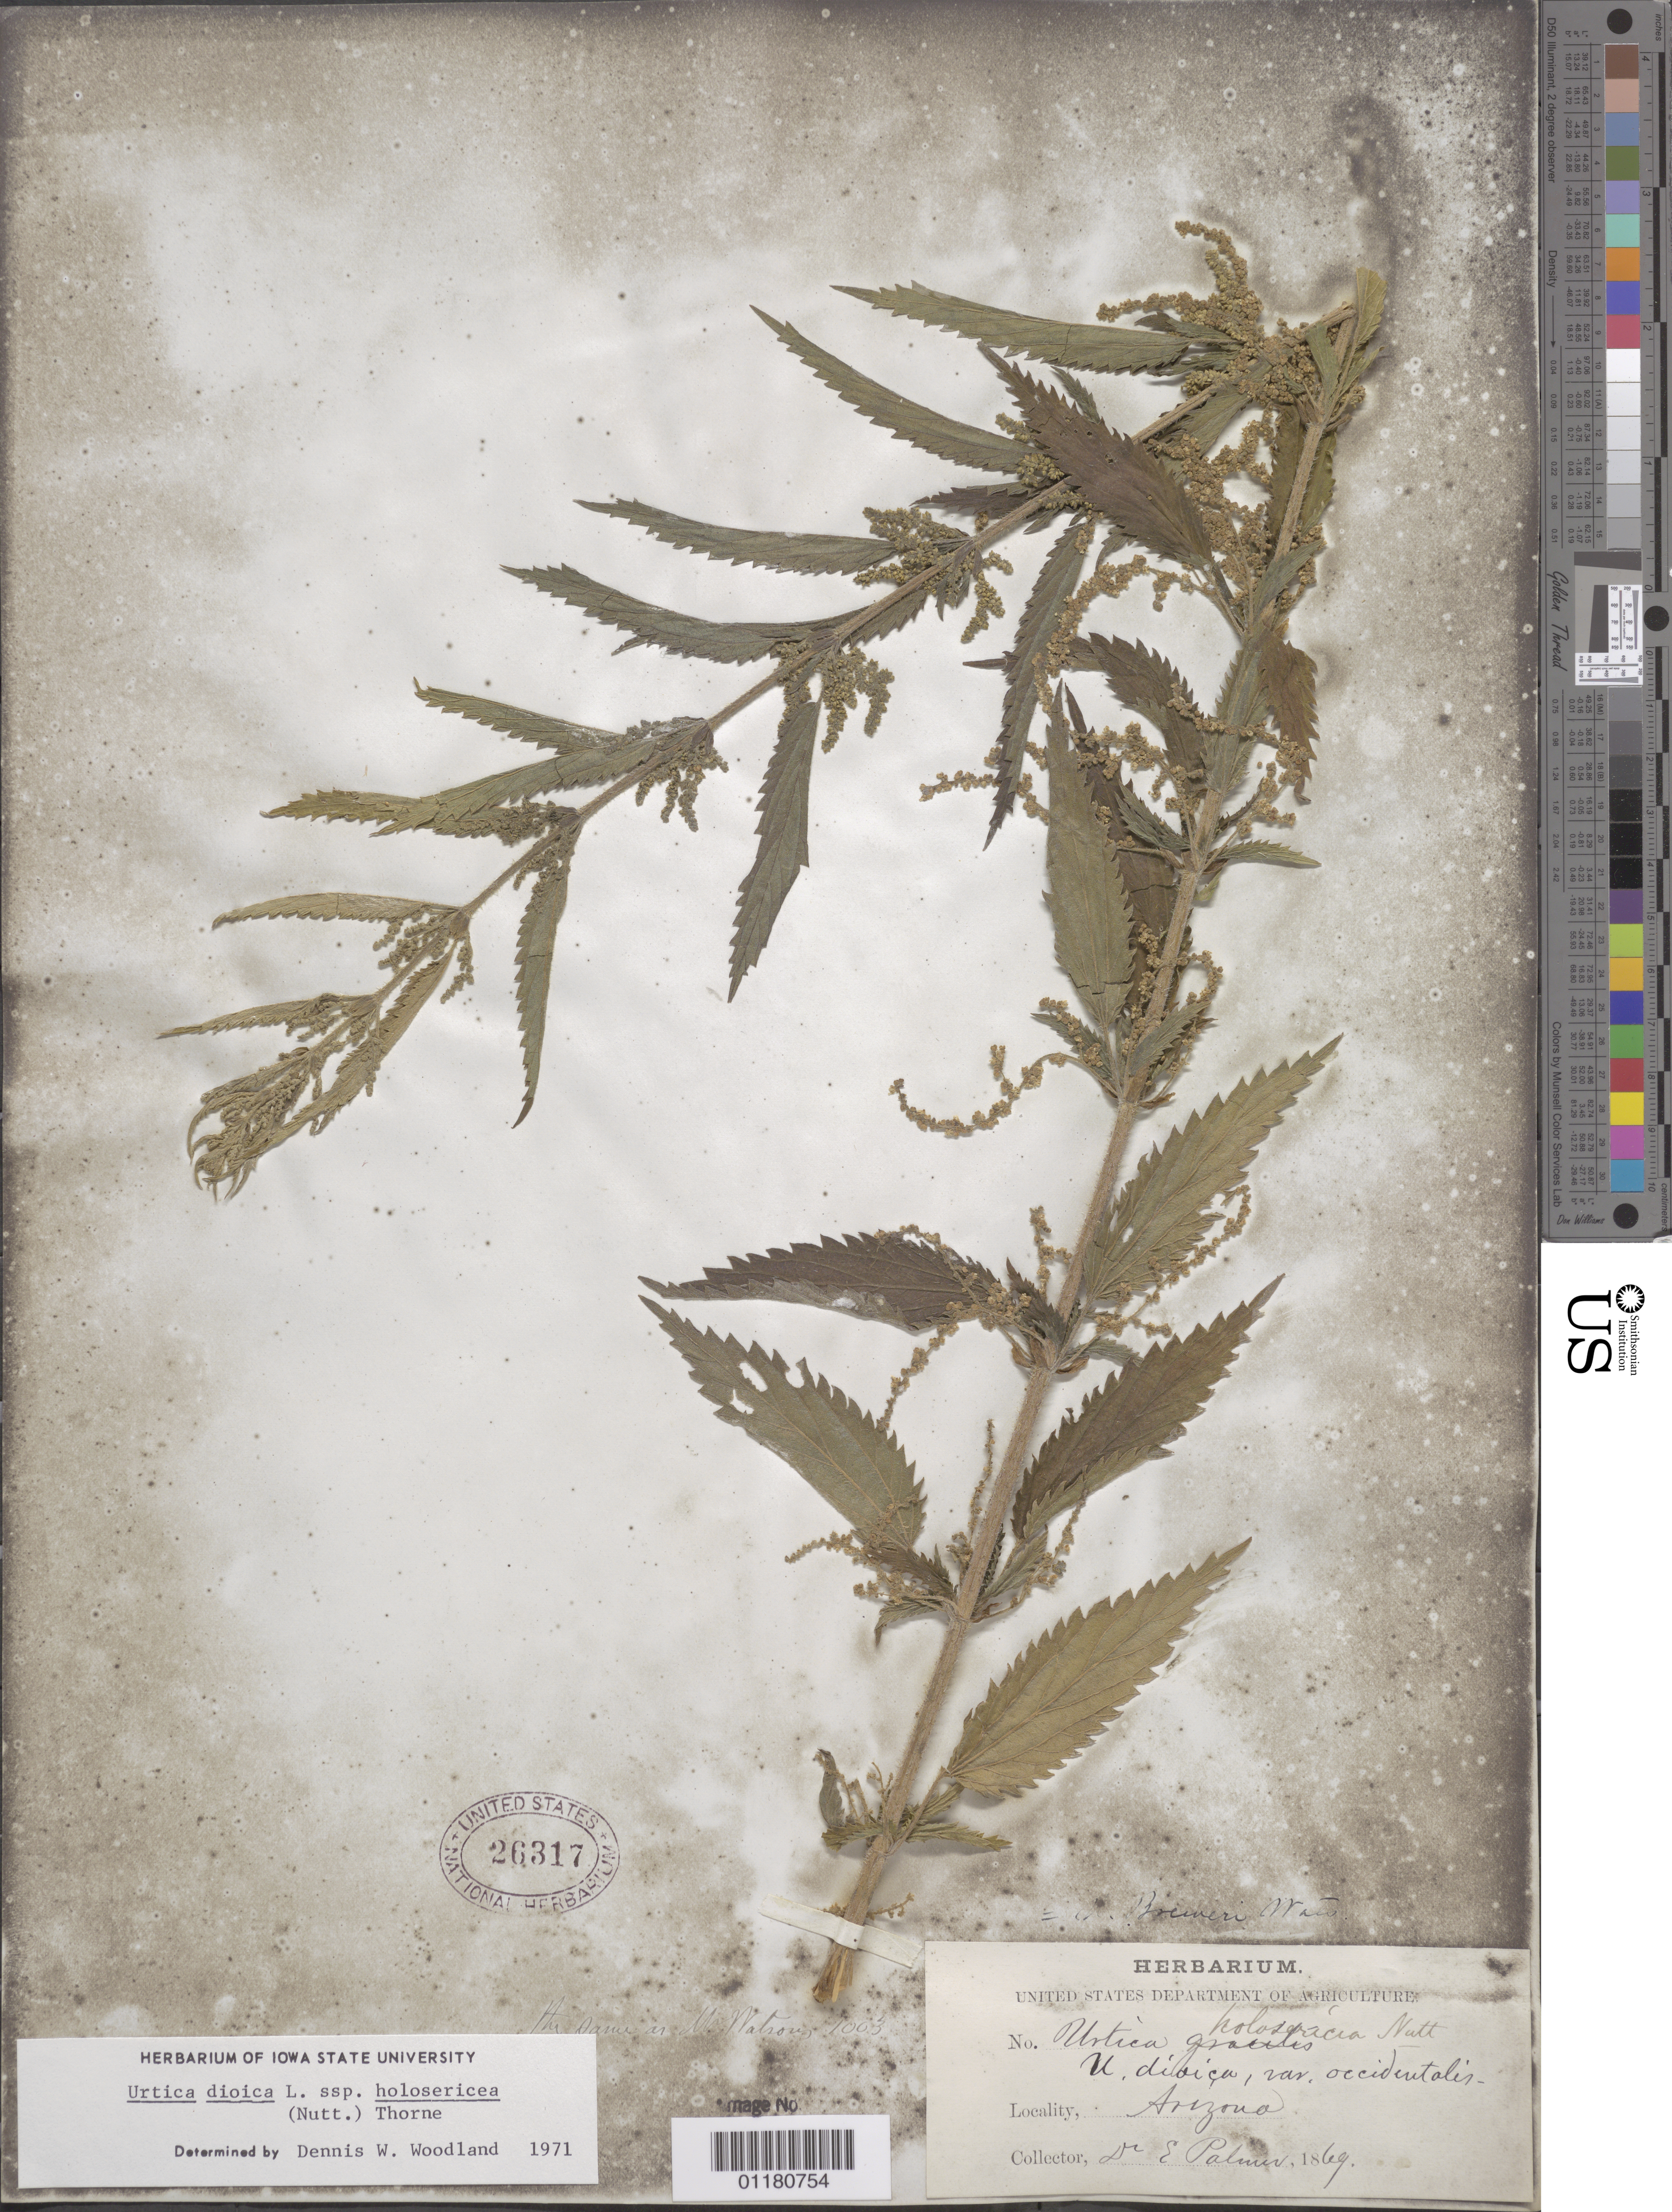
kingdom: Plantae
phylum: Tracheophyta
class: Magnoliopsida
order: Rosales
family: Urticaceae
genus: Urtica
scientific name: Urtica dioica subsp. holosericea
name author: (Nutt.) Thorne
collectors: E. Palmer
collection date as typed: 1869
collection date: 1869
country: United States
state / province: Arizona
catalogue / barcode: US 26317